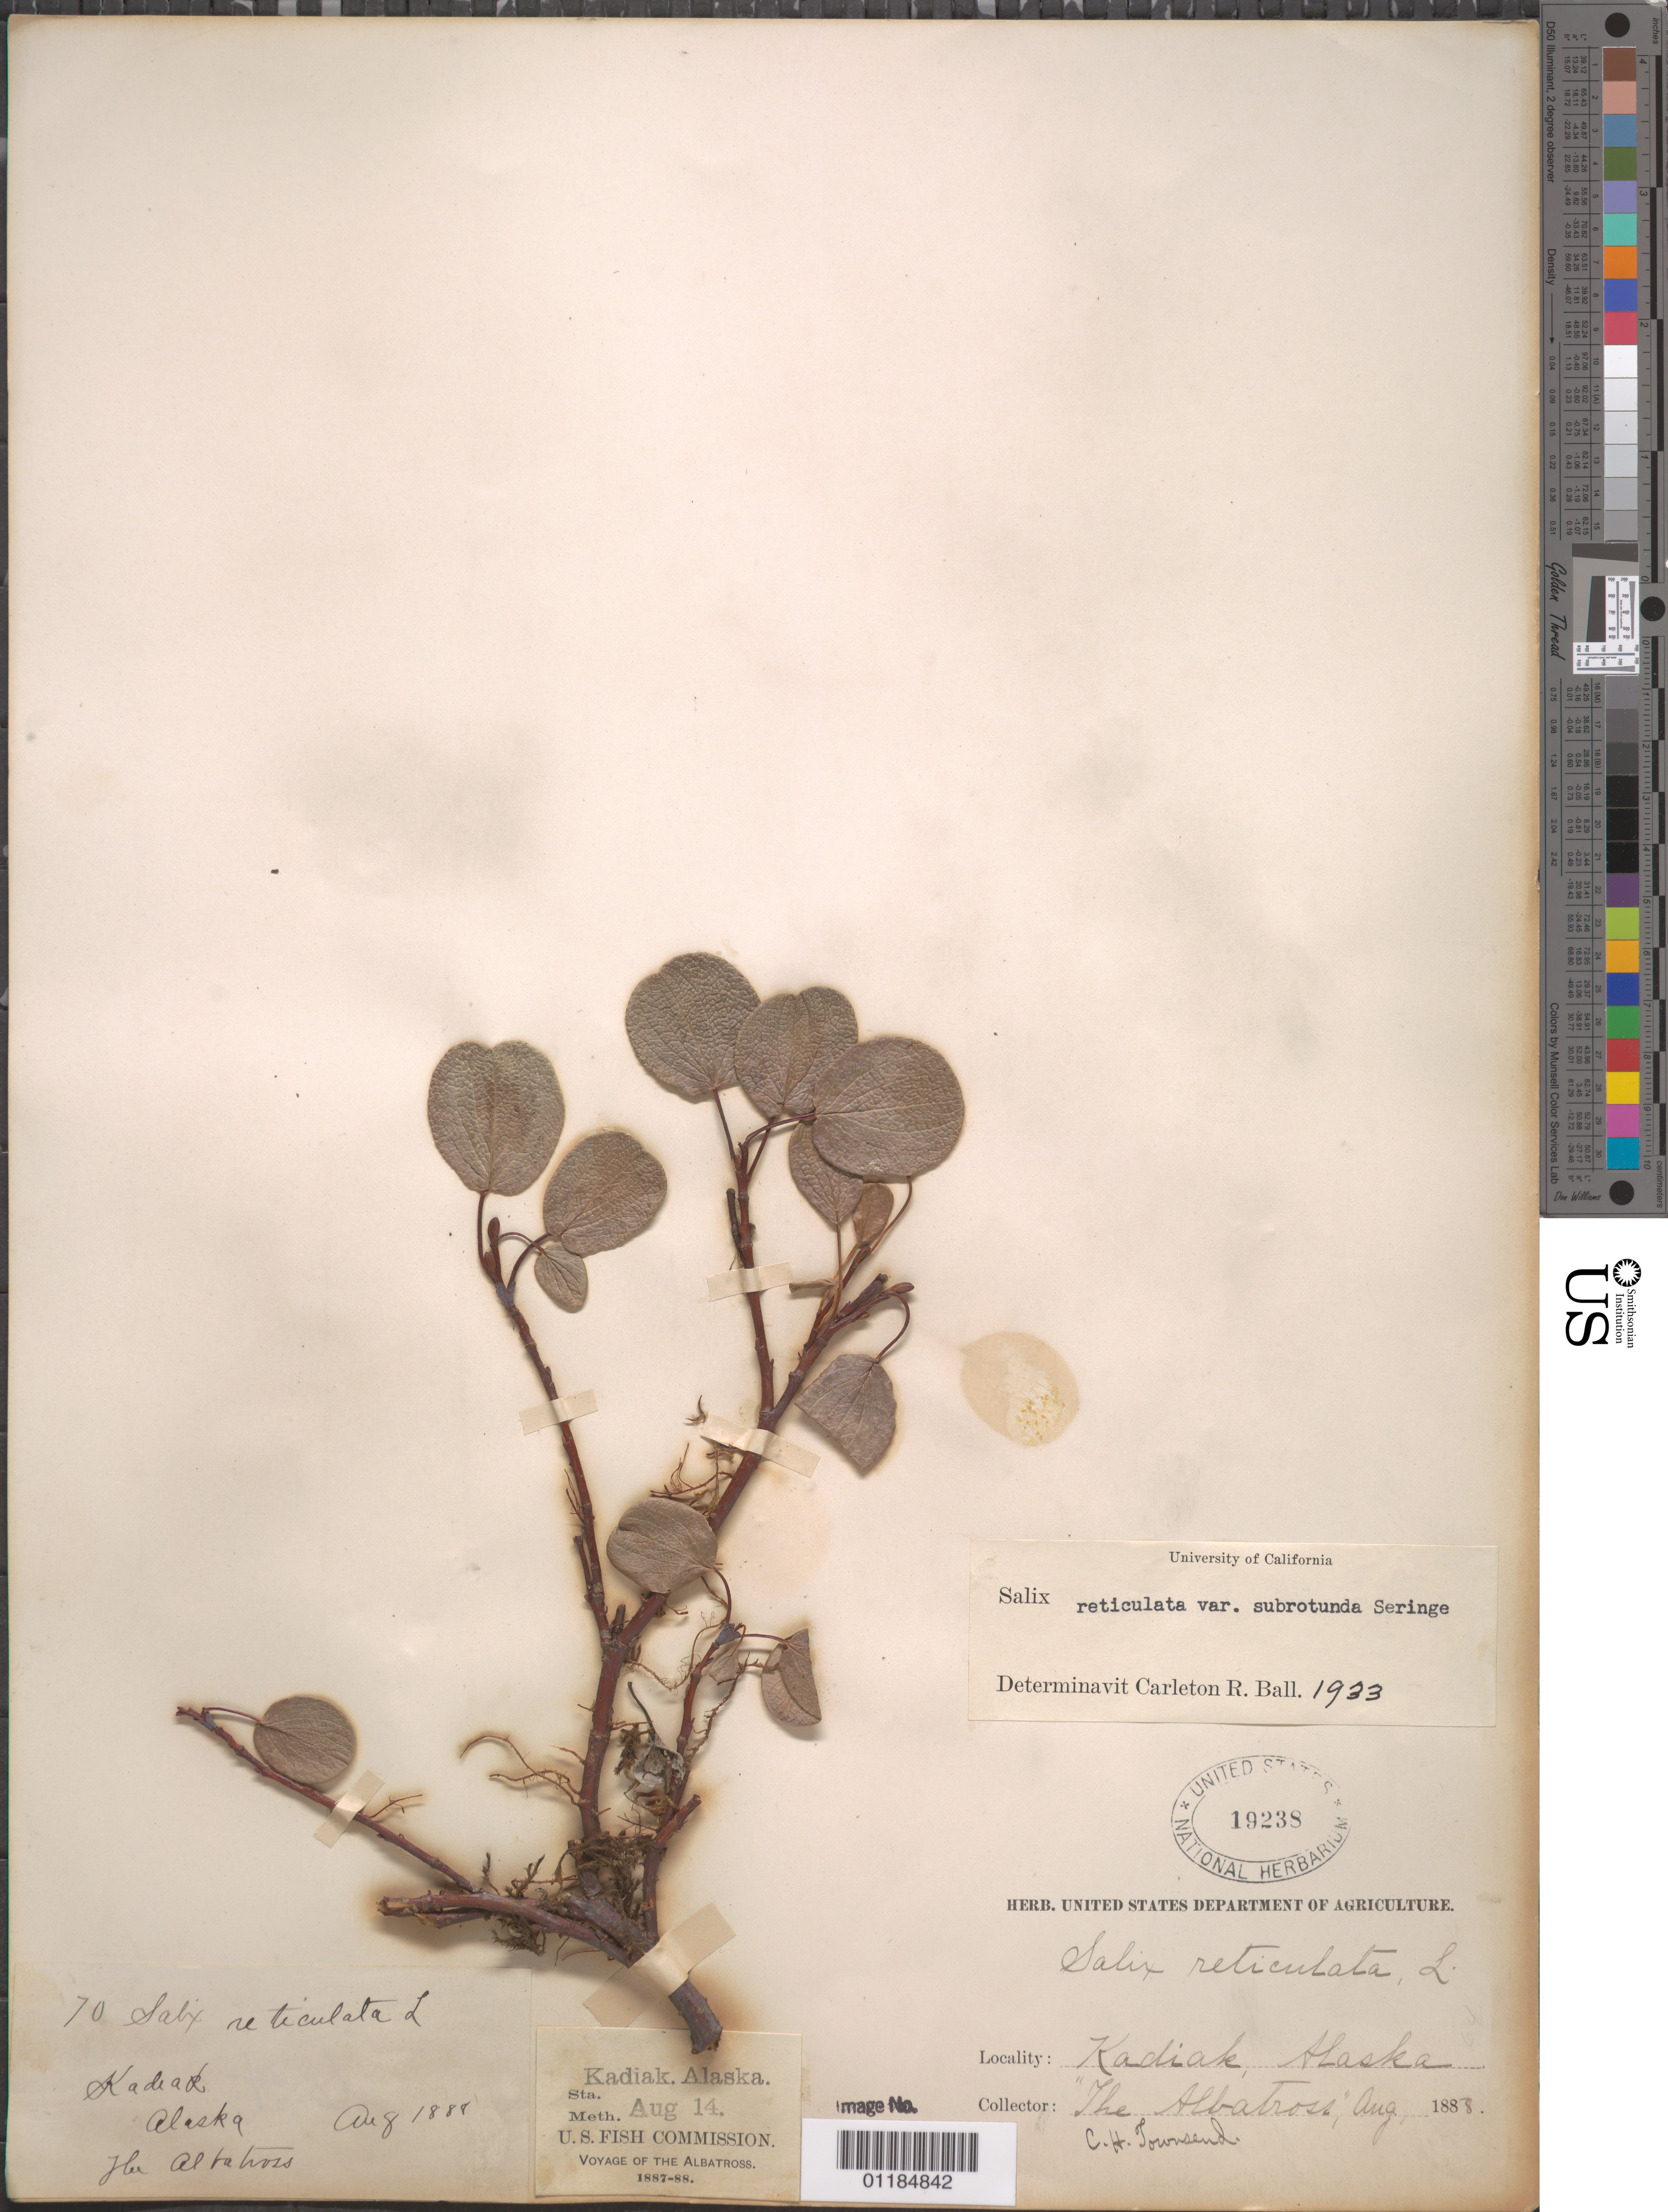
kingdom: Plantae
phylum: Tracheophyta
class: Magnoliopsida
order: Malpighiales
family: Salicaceae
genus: Salix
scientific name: Salix reticulata var. subrotunda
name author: Ser.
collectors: "The Albatross"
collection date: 1888-08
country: United States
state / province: Alaska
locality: Kodiak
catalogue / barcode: US 19238